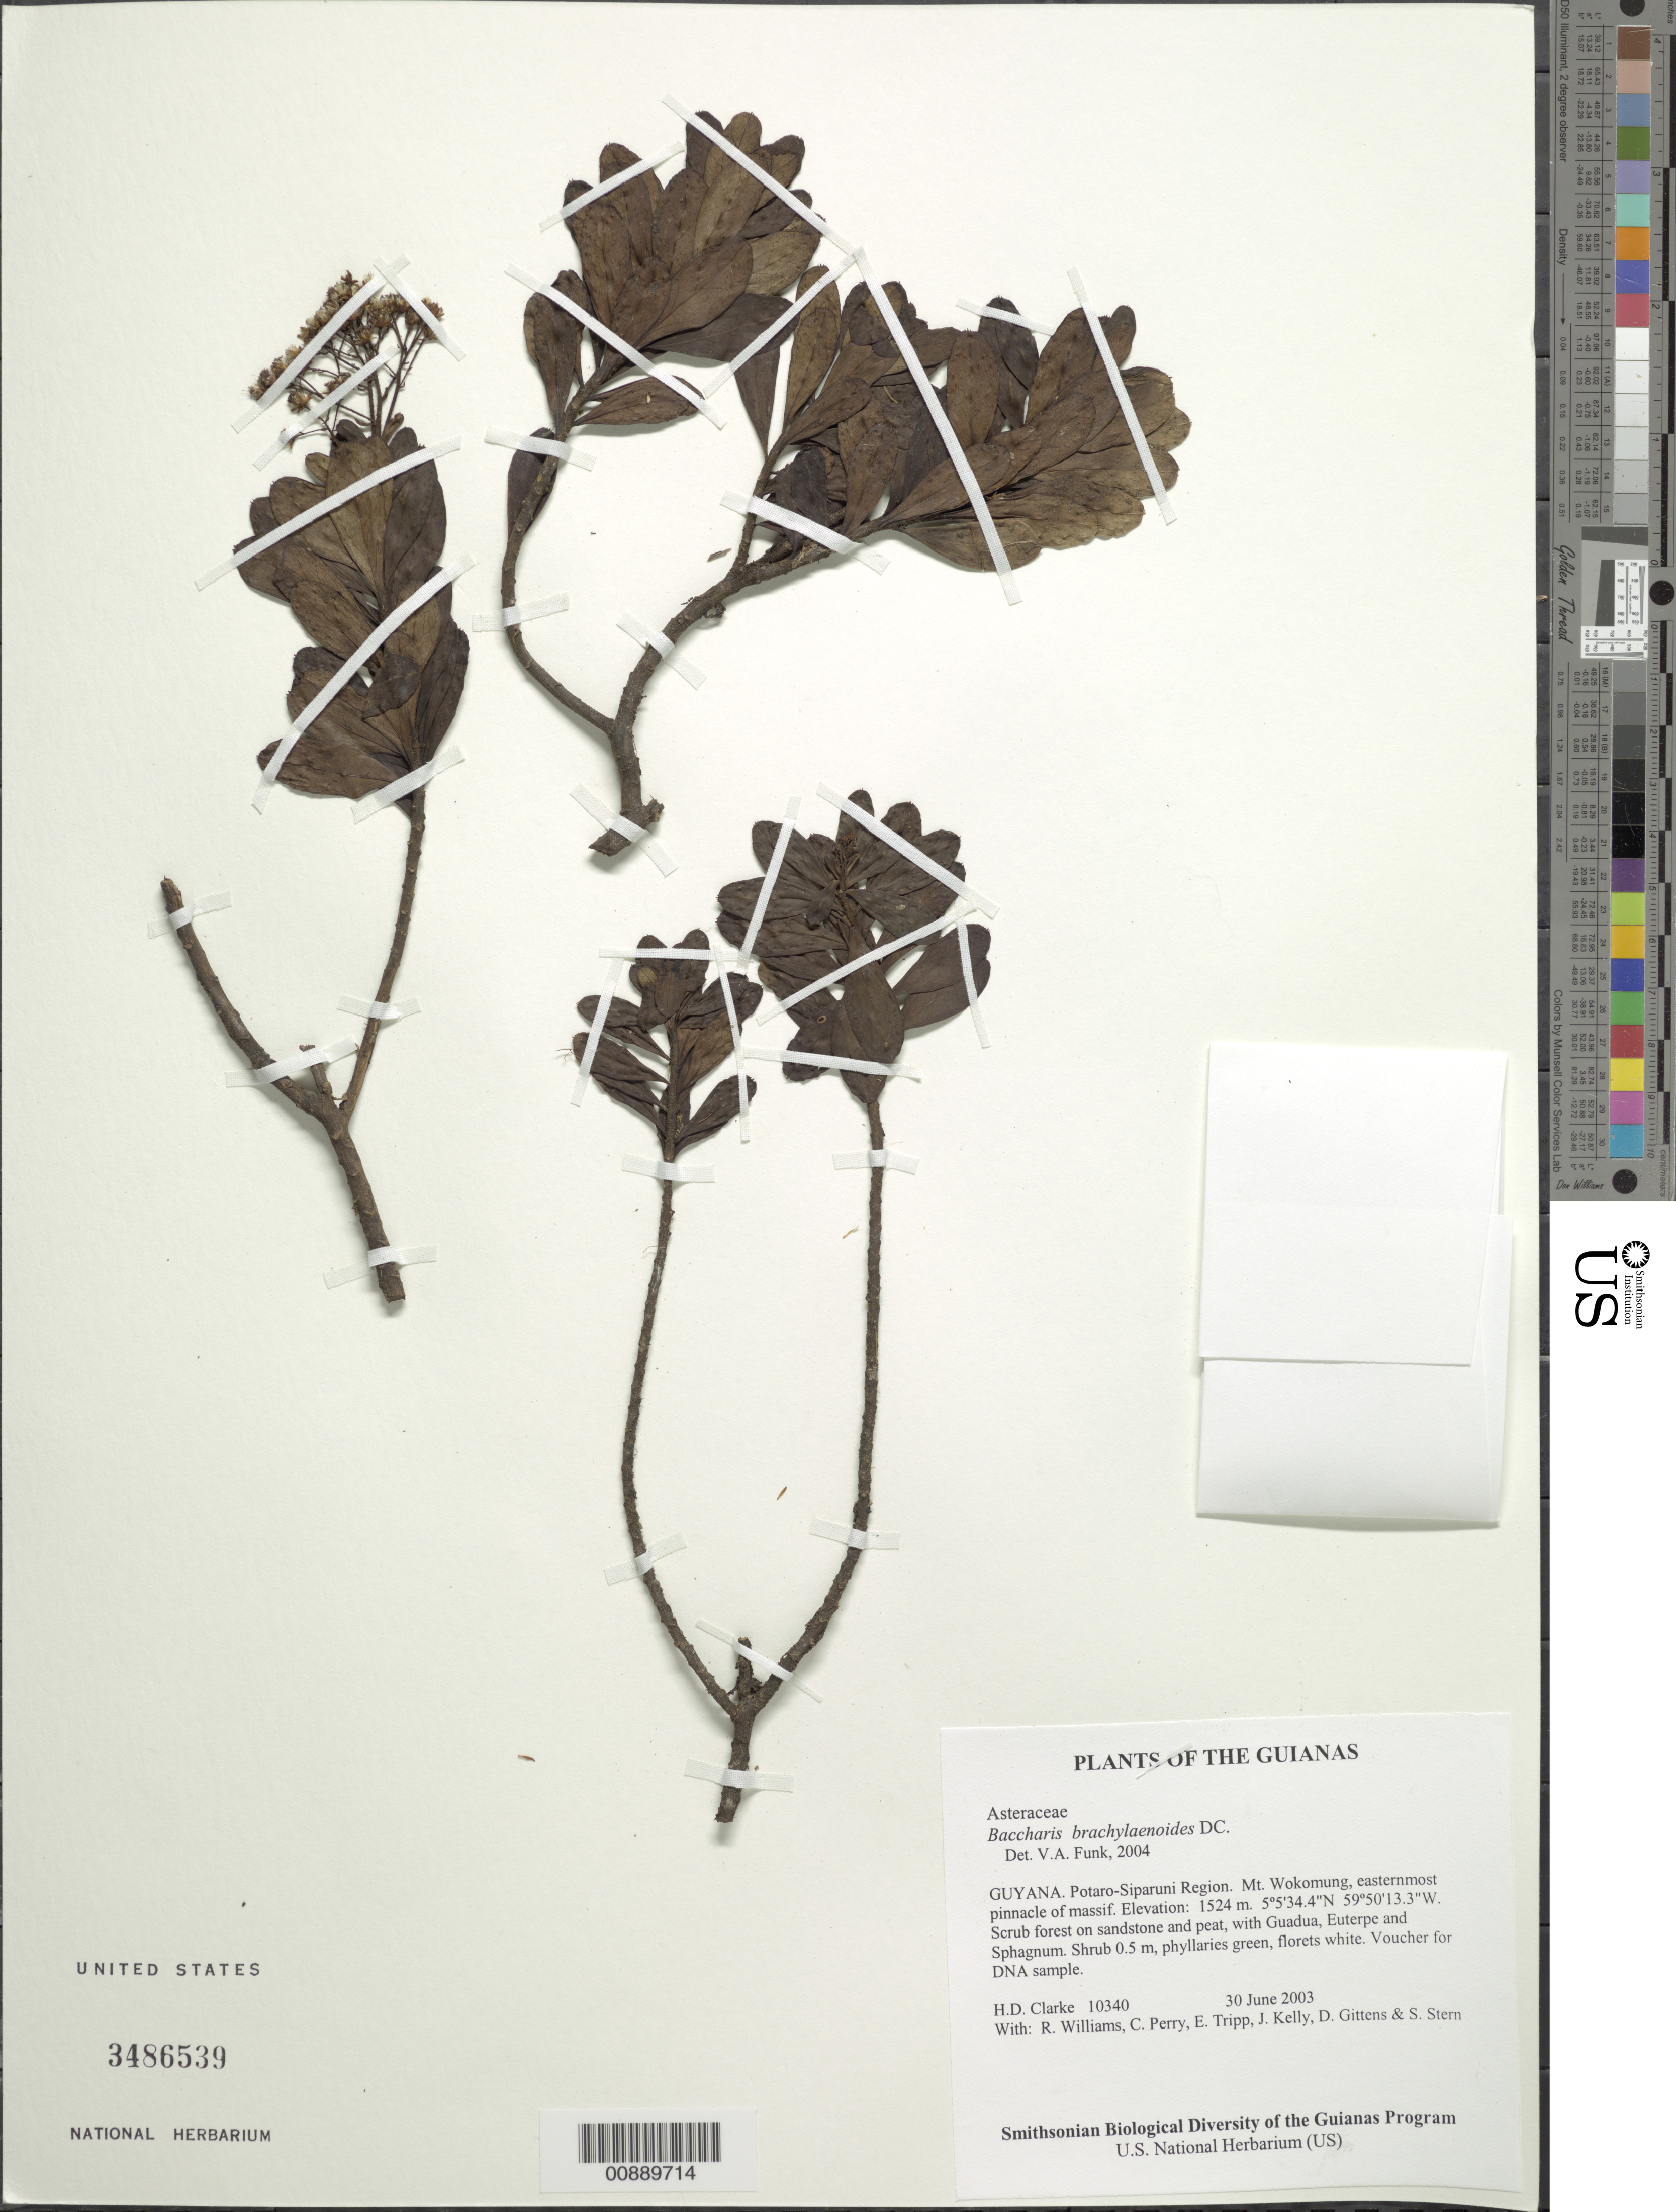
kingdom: Plantae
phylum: Tracheophyta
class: Magnoliopsida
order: Asterales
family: Asteraceae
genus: Baccharis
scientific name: Baccharis brachylaenoides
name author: DC.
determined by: Funk, Vicki A., (BOT), Smithsonian Institution - National Museum of Natural History (UNITED STATES)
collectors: H. D. Clarke, R. Williams, C. Perry, E. Tripp, J. Kelly, D. Gittens & S. R. Stern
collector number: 10340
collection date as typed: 30 June 2003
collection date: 2003-06-30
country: Guyana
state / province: Potaro-Siparuni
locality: Mt. Wokomung, easternmost pinnacle of massif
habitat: Scrub forest on sandstone and peat, with Guadua, Euterpe and Sphagnum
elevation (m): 1524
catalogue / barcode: US 3486539